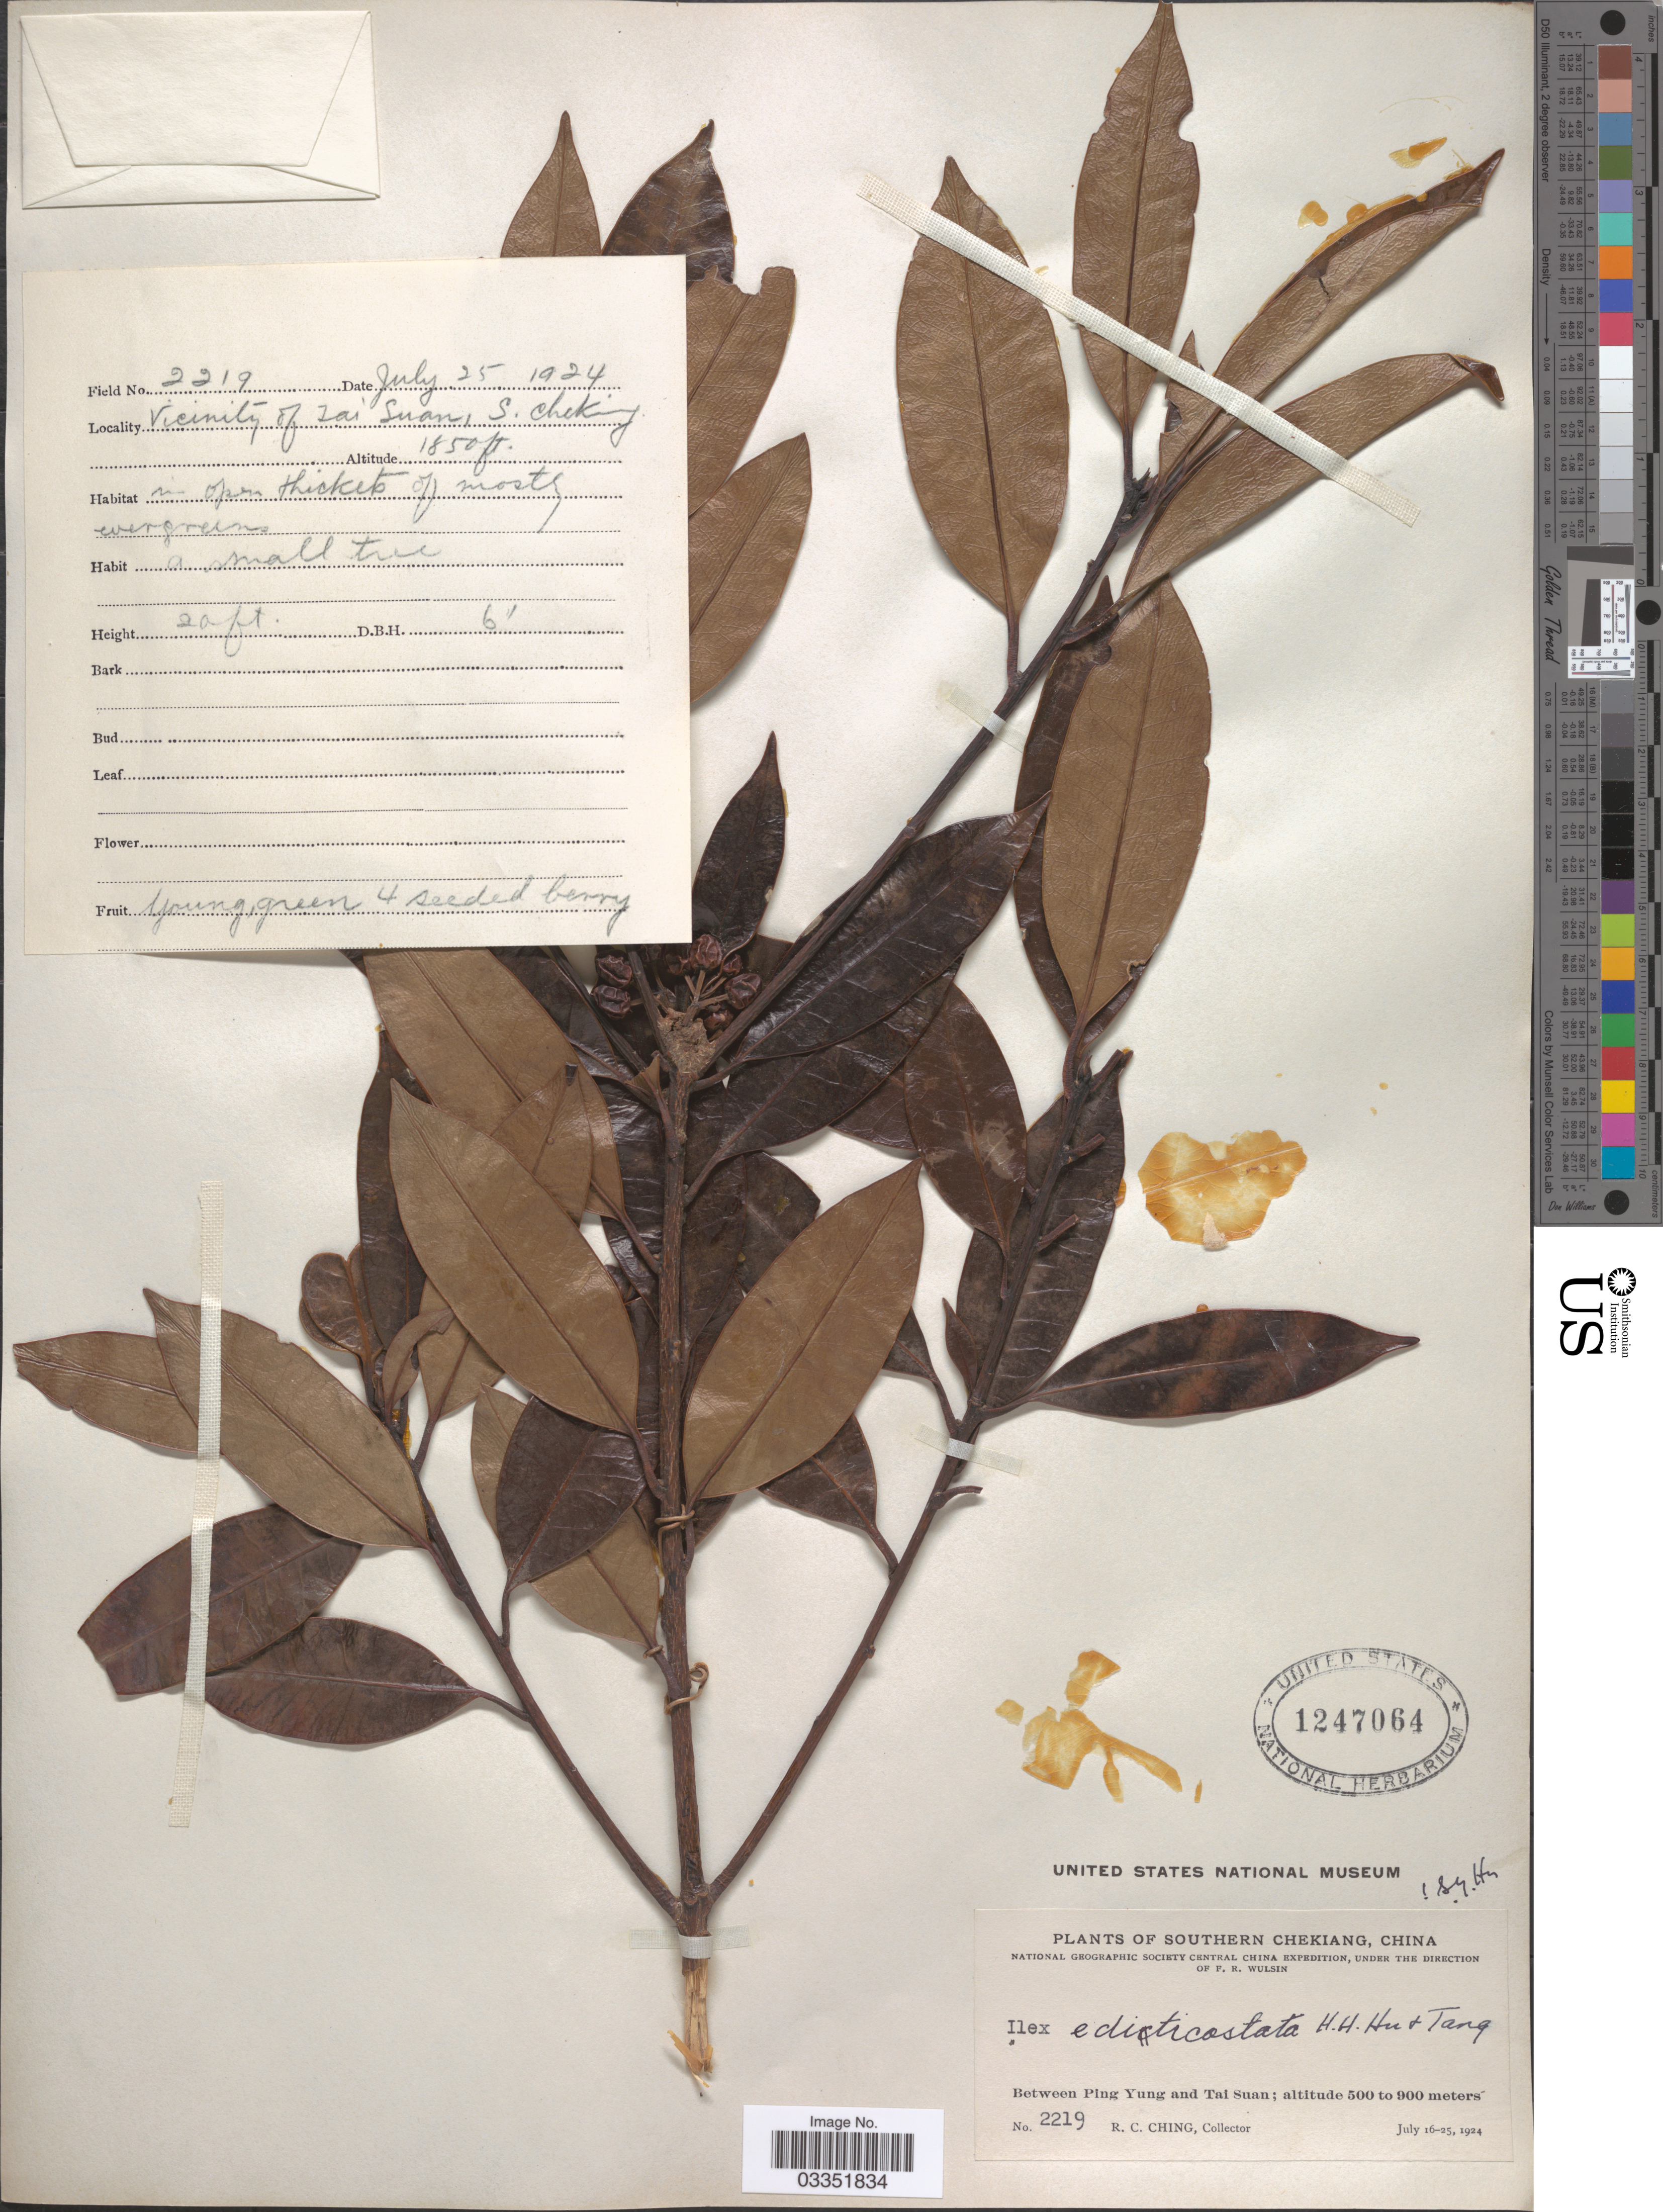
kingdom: Plantae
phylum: Tracheophyta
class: Magnoliopsida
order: Aquifoliales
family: Aquifoliaceae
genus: Ilex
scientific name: Ilex editicostata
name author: Hu & Tang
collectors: R. C. Ching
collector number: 2219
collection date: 1924-07-25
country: China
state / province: Zhejiang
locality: Vicinity of Tai Suan. Southern Chekiang. Between Ping Yung and Tai Suan.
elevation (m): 564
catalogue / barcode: US 1247064